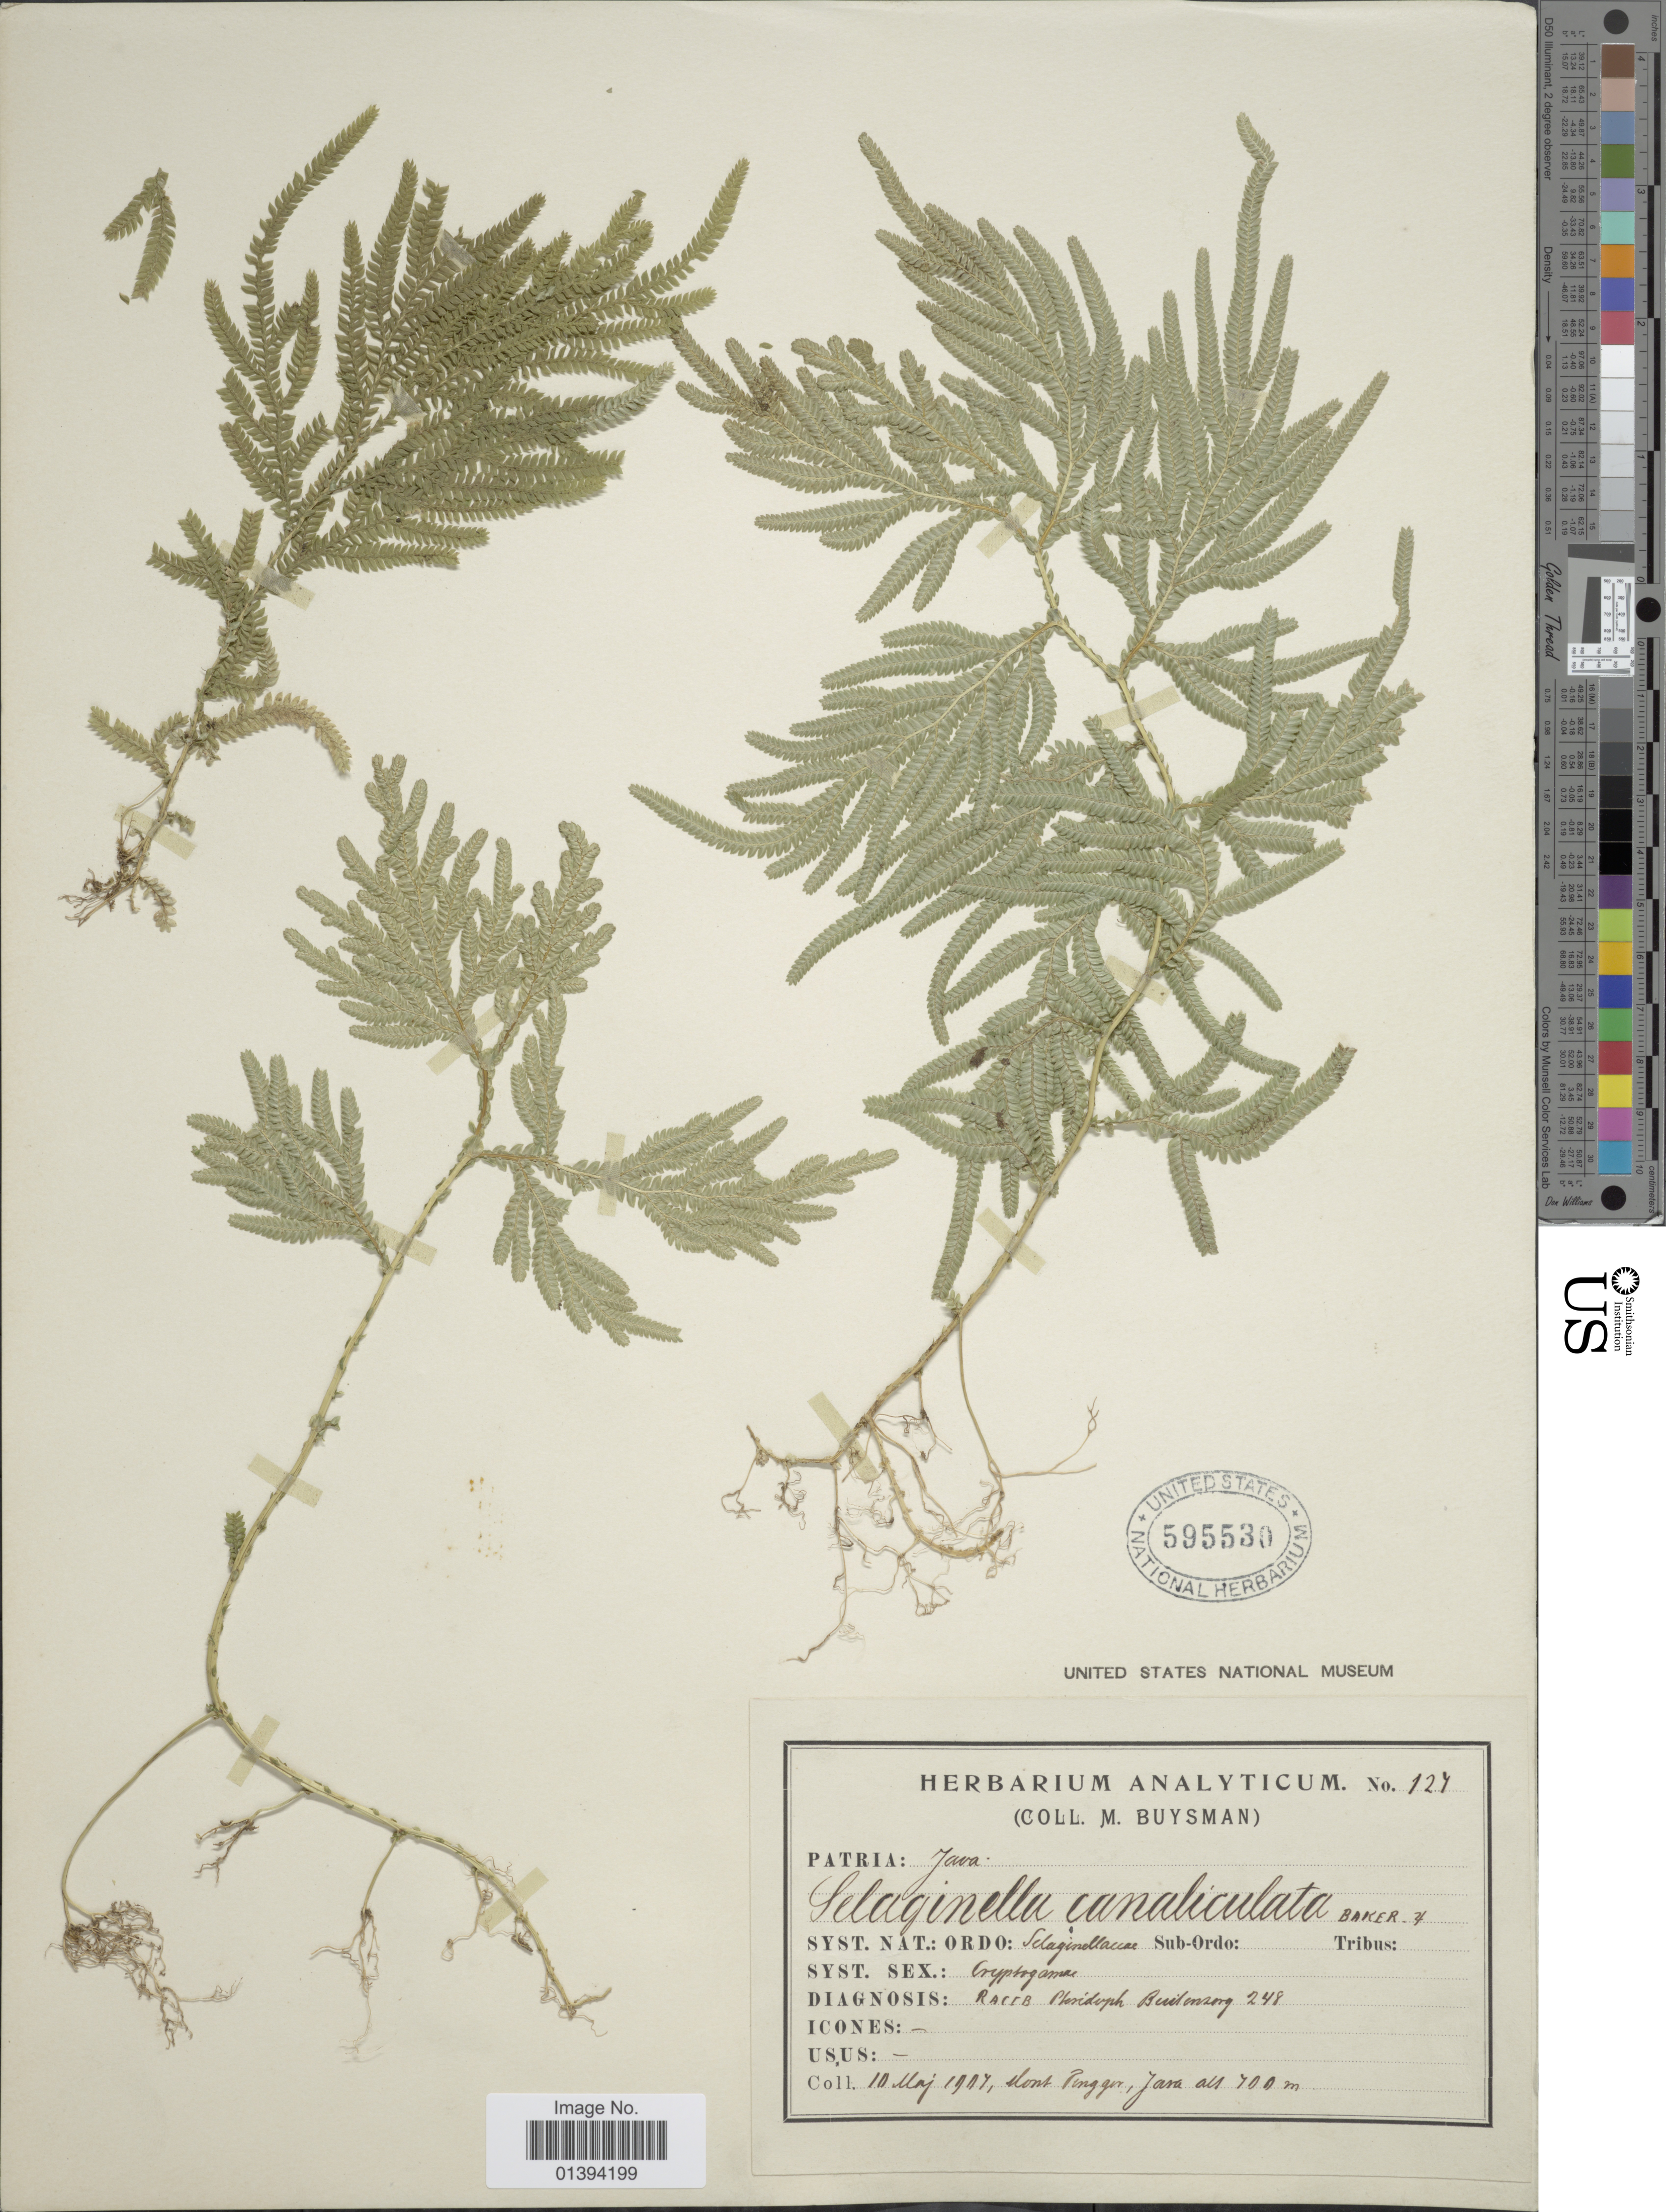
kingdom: Plantae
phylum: Tracheophyta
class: Lycopodiopsida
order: Selaginellales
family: Selaginellaceae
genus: Selaginella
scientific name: Selaginella plana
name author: (Desv. ex Poir.) Hieron.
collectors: M. Buysman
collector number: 127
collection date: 1907-05-10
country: Indonesia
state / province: Java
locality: Patria: Java, Mont Pengger, Java [interpreted]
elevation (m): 700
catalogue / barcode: US 595530